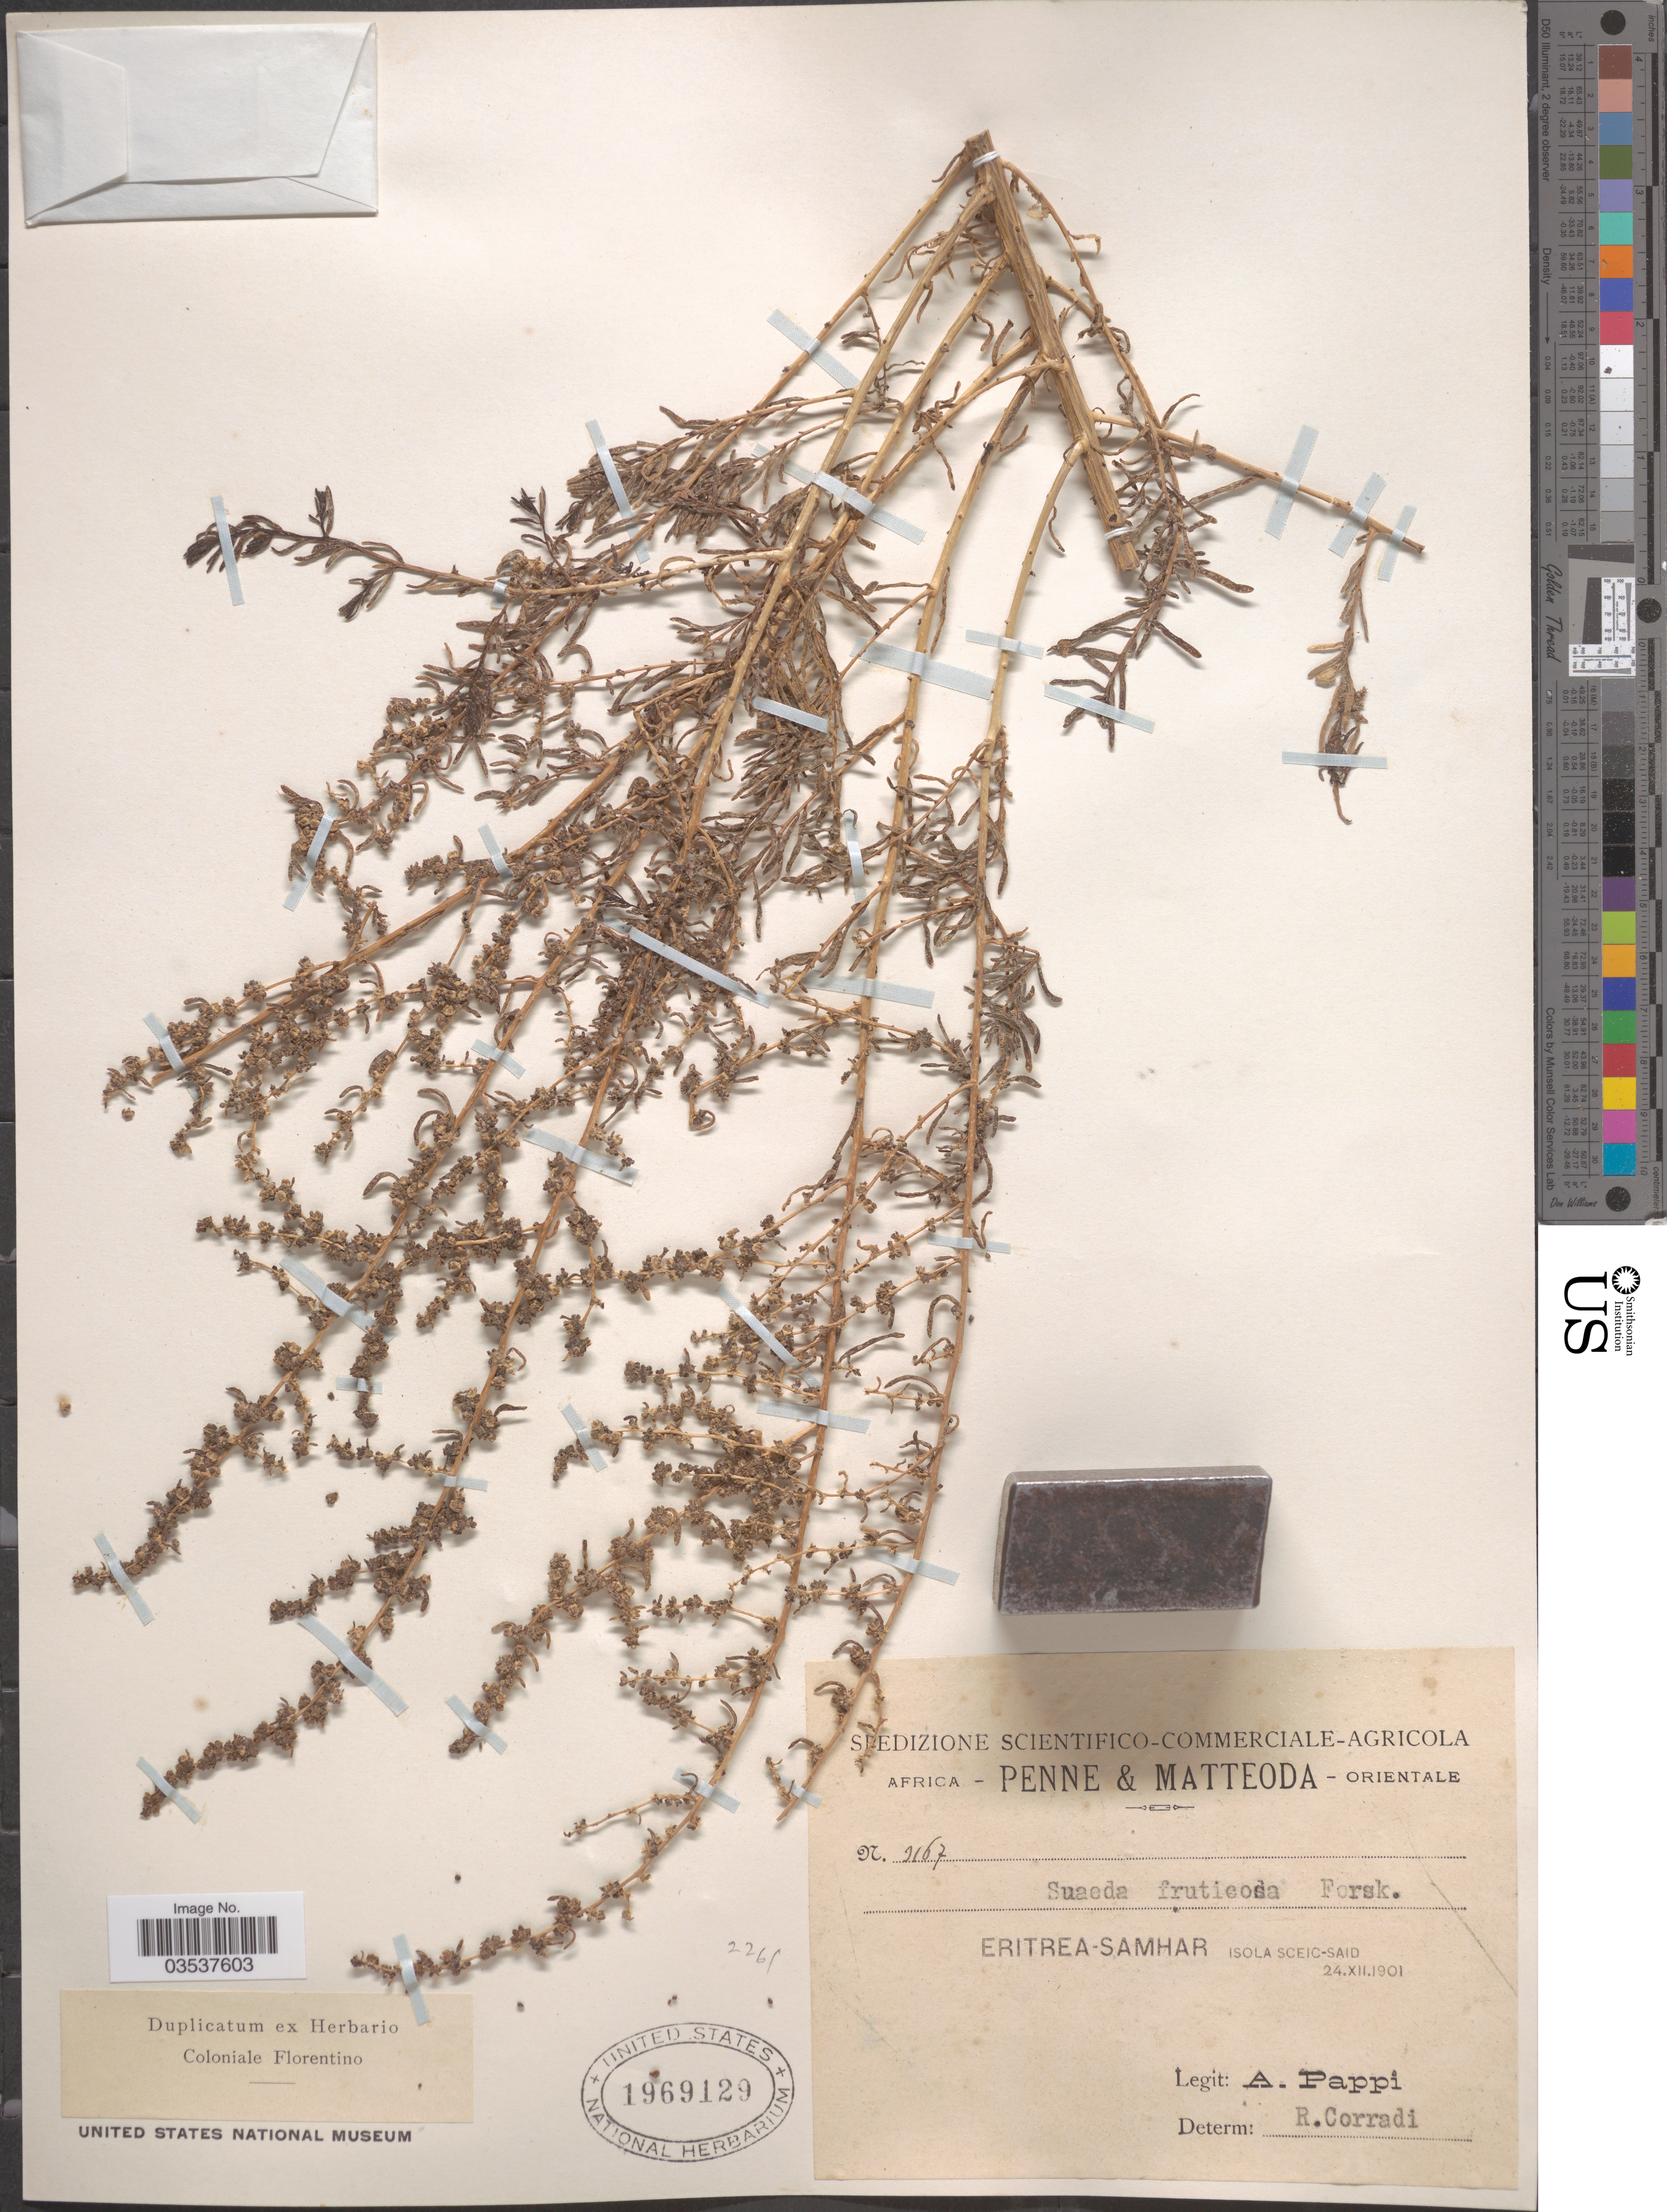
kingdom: Plantae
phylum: Tracheophyta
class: Magnoliopsida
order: Caryophyllales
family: Amaranthaceae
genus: Suaeda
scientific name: Suaeda fruticosa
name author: Forssk. ex J.F. Gmel.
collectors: A. Pappi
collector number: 3167*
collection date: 1901-12-24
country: Eritrea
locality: Samhar. Isola Sceic-Said. Africa Orientale.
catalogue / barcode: US 1969129